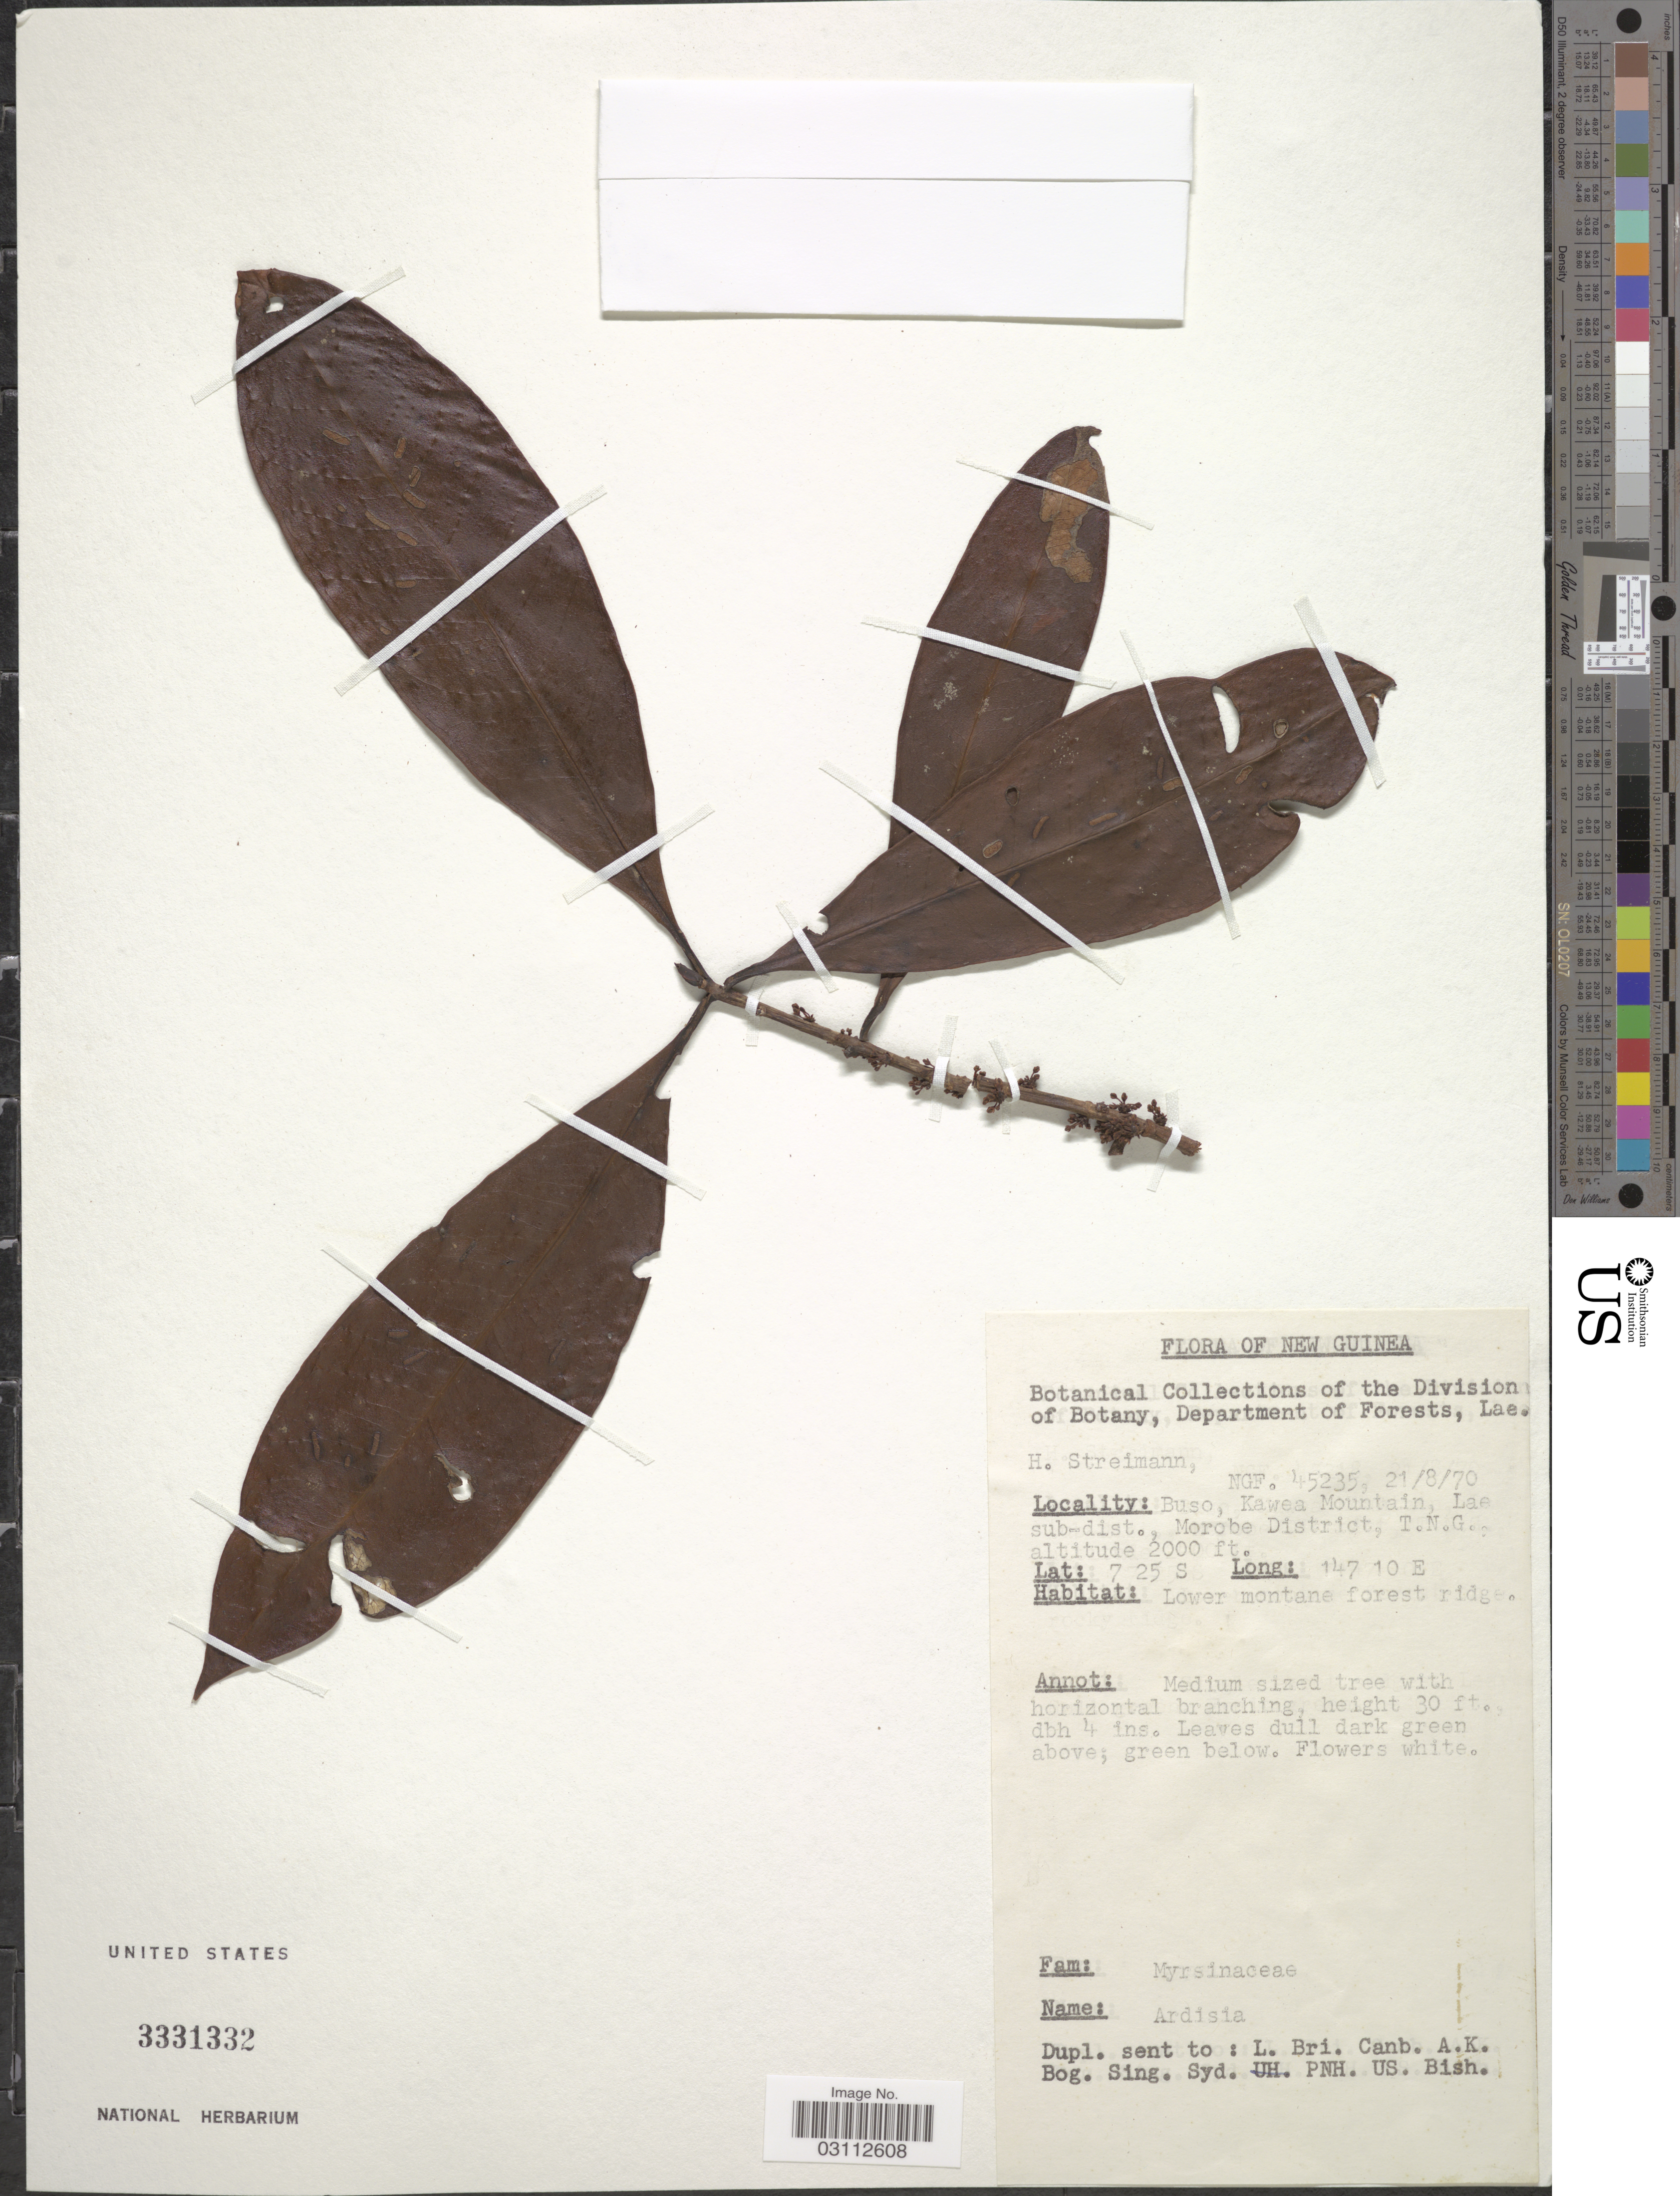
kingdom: Plantae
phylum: Tracheophyta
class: Magnoliopsida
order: Ericales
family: Primulaceae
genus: Ardisia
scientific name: Ardisia sp.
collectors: H. Streimann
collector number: NGF45235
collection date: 1970-08-21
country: Papua New Guinea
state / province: Morobe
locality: New Guinea. Buso, Kawea Mountain, Las sub-dist., Morobe District, T.N.G.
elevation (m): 610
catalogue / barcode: US 3331332